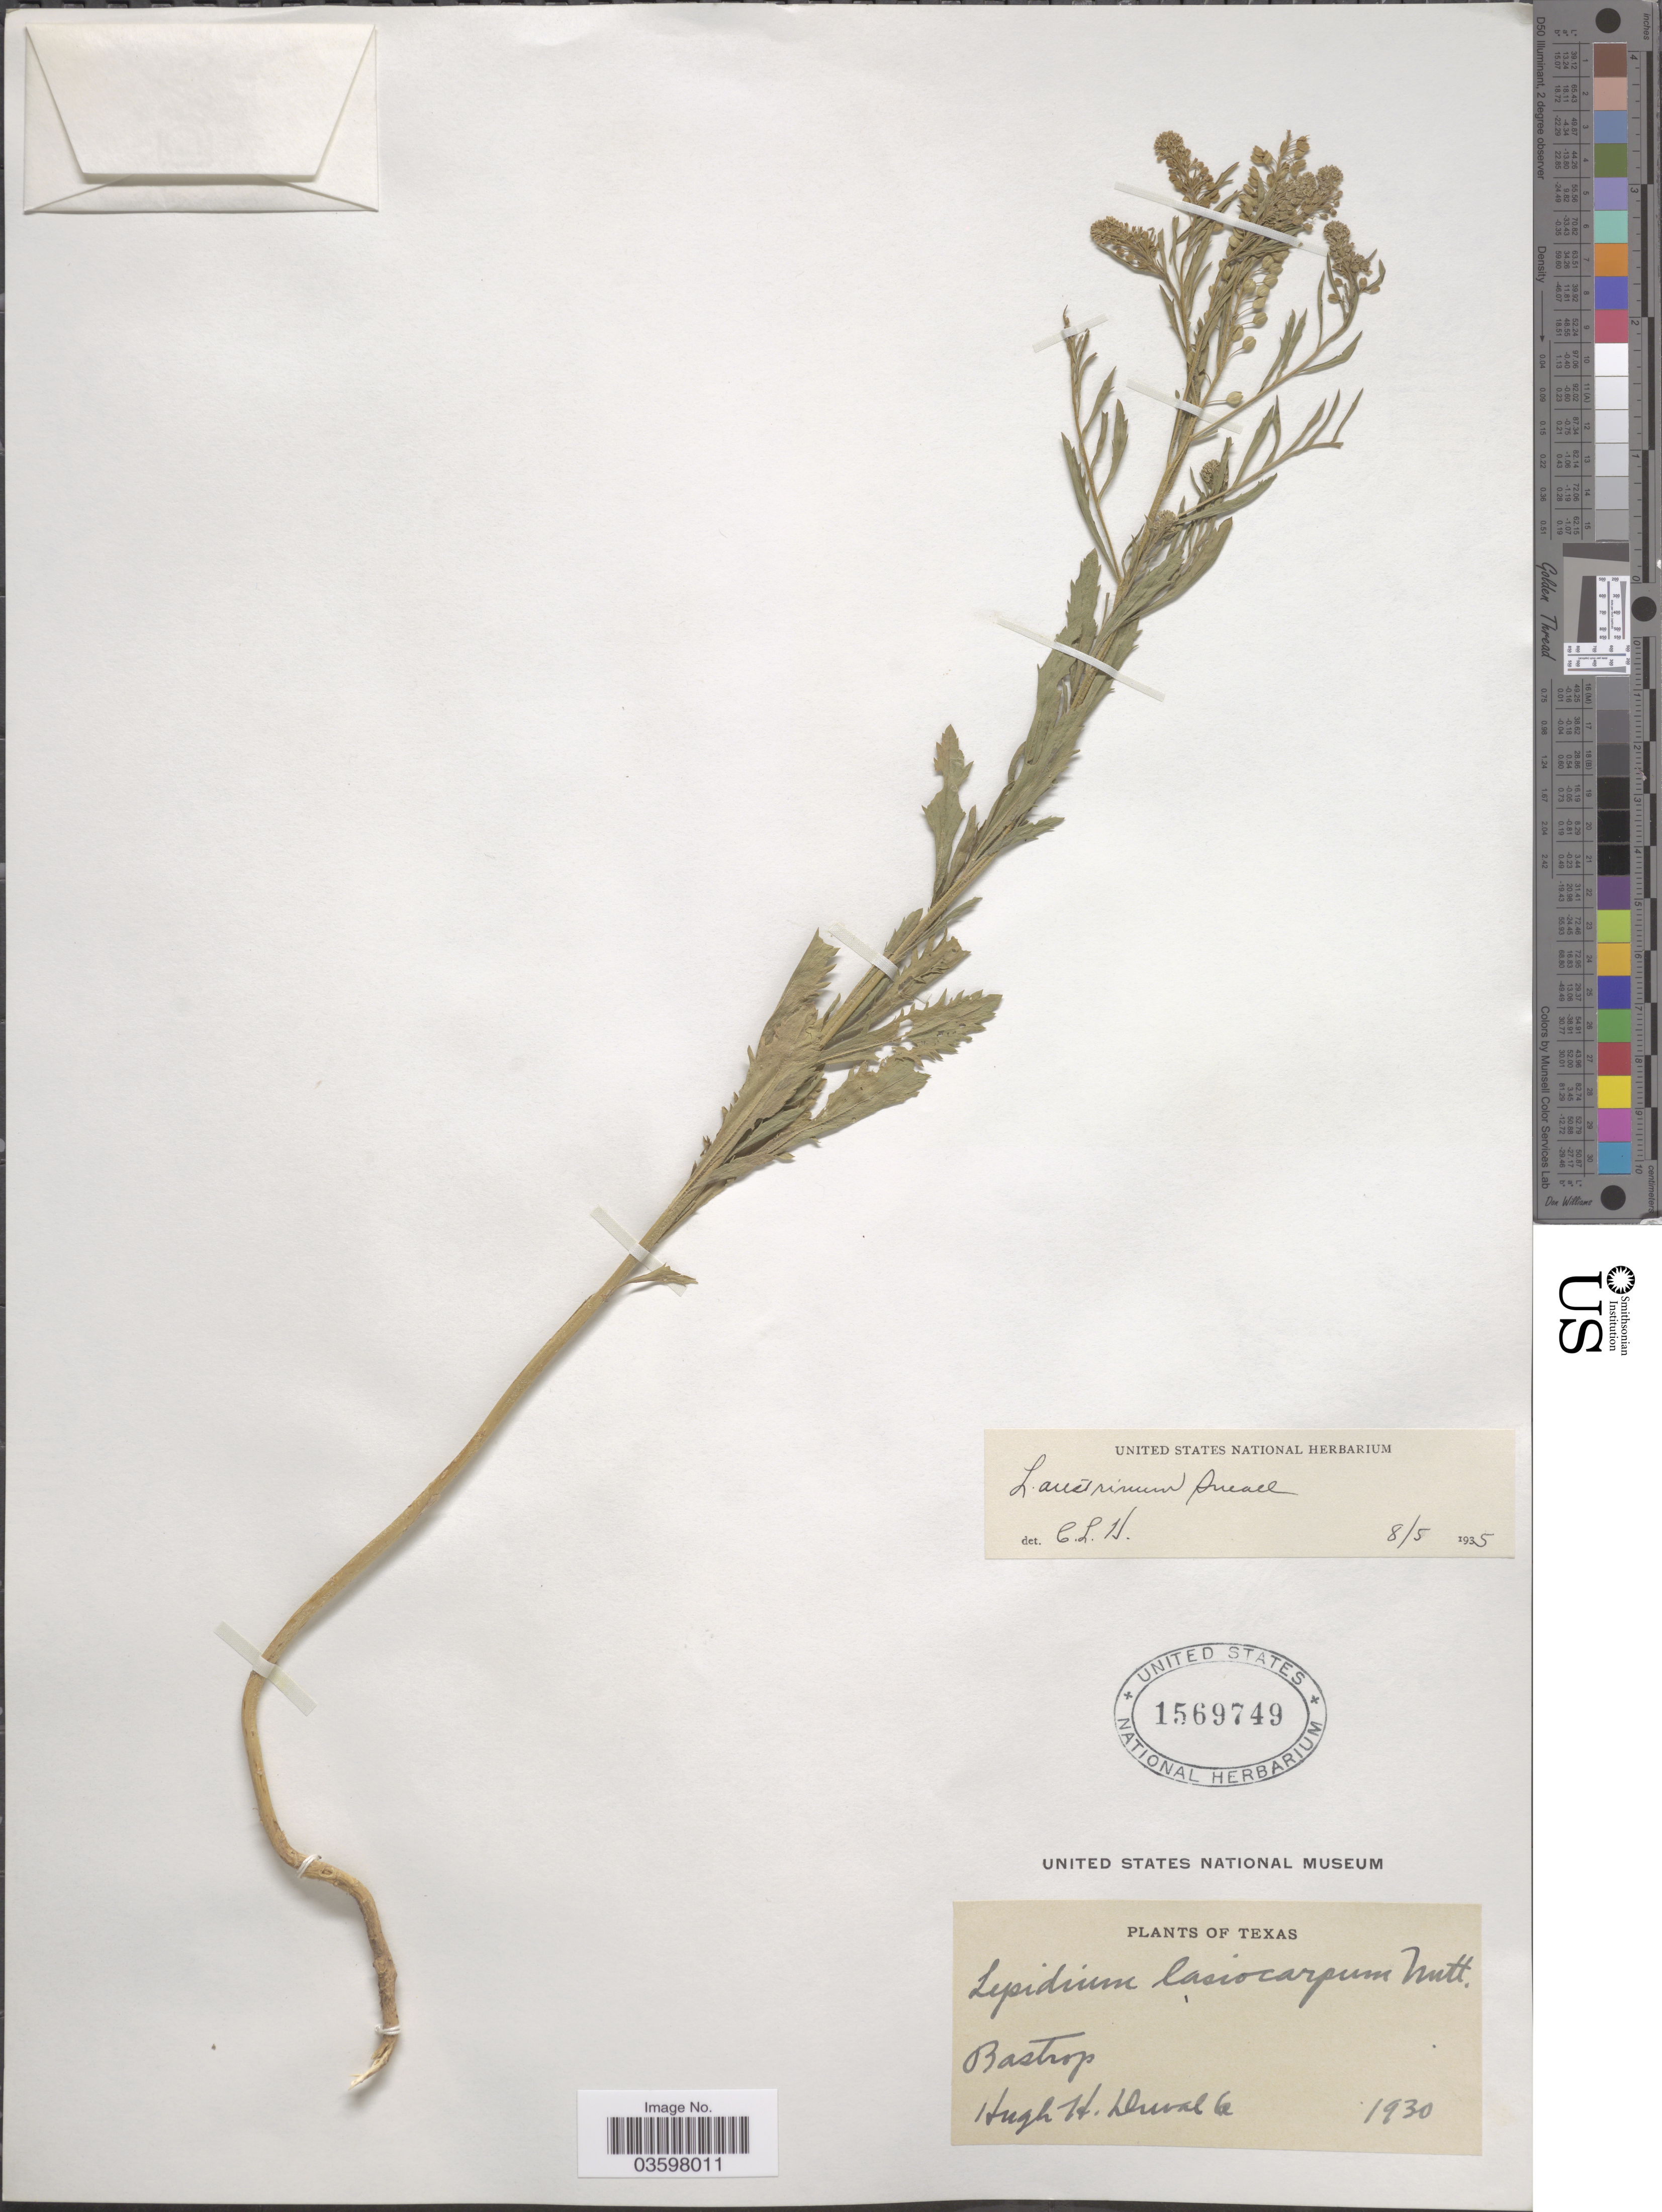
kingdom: Plantae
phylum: Tracheophyta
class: Magnoliopsida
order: Brassicales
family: Brassicaceae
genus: Lepidium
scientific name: Lepidium austrinum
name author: Small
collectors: H. Duval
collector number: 6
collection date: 1930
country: United States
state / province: Texas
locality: Bastrop.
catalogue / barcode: US 1569749